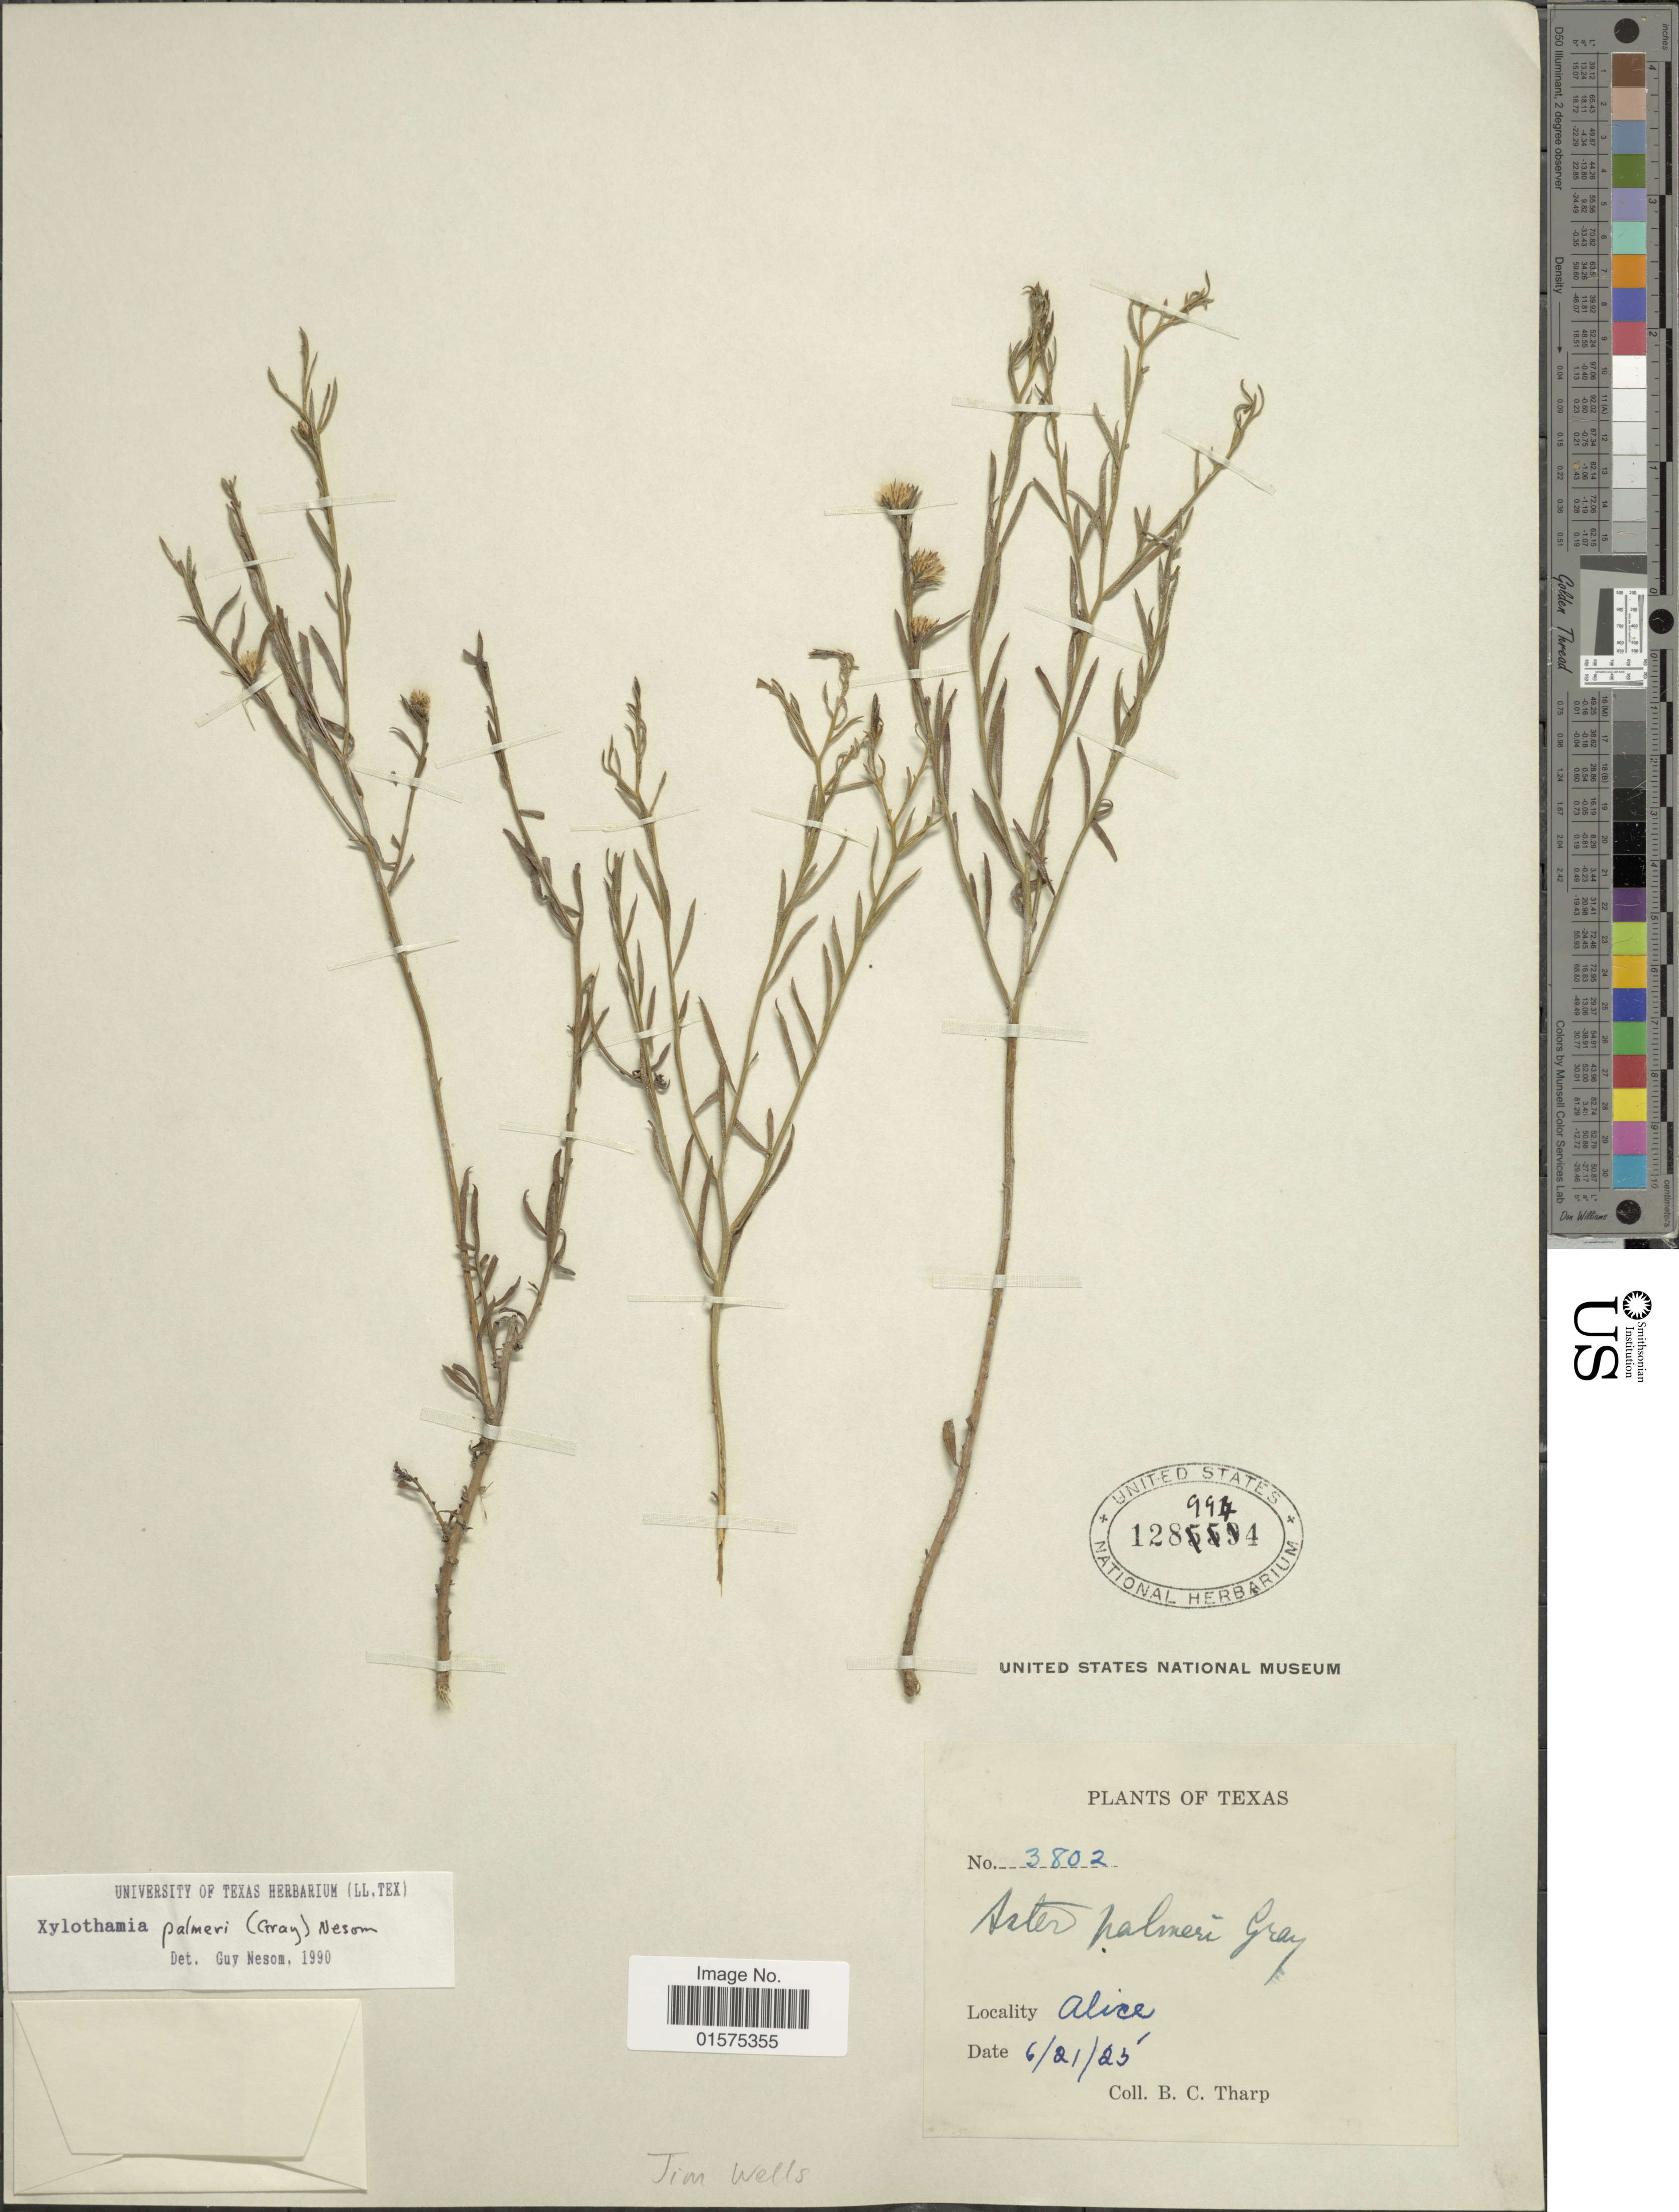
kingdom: Plantae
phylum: Tracheophyta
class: Magnoliopsida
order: Asterales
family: Asteraceae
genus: Neonesomia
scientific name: Neonesomia palmeri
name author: (A. Gray) & R.P.Roberts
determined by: Urbatsch, Lowell E., Curator (LSU), Louisiana State University (UNITED STATES)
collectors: B. C. Tharp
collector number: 3802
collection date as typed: Transcribed d/m/y: 21/6/25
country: United States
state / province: Texas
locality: Alice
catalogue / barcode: US 1289944